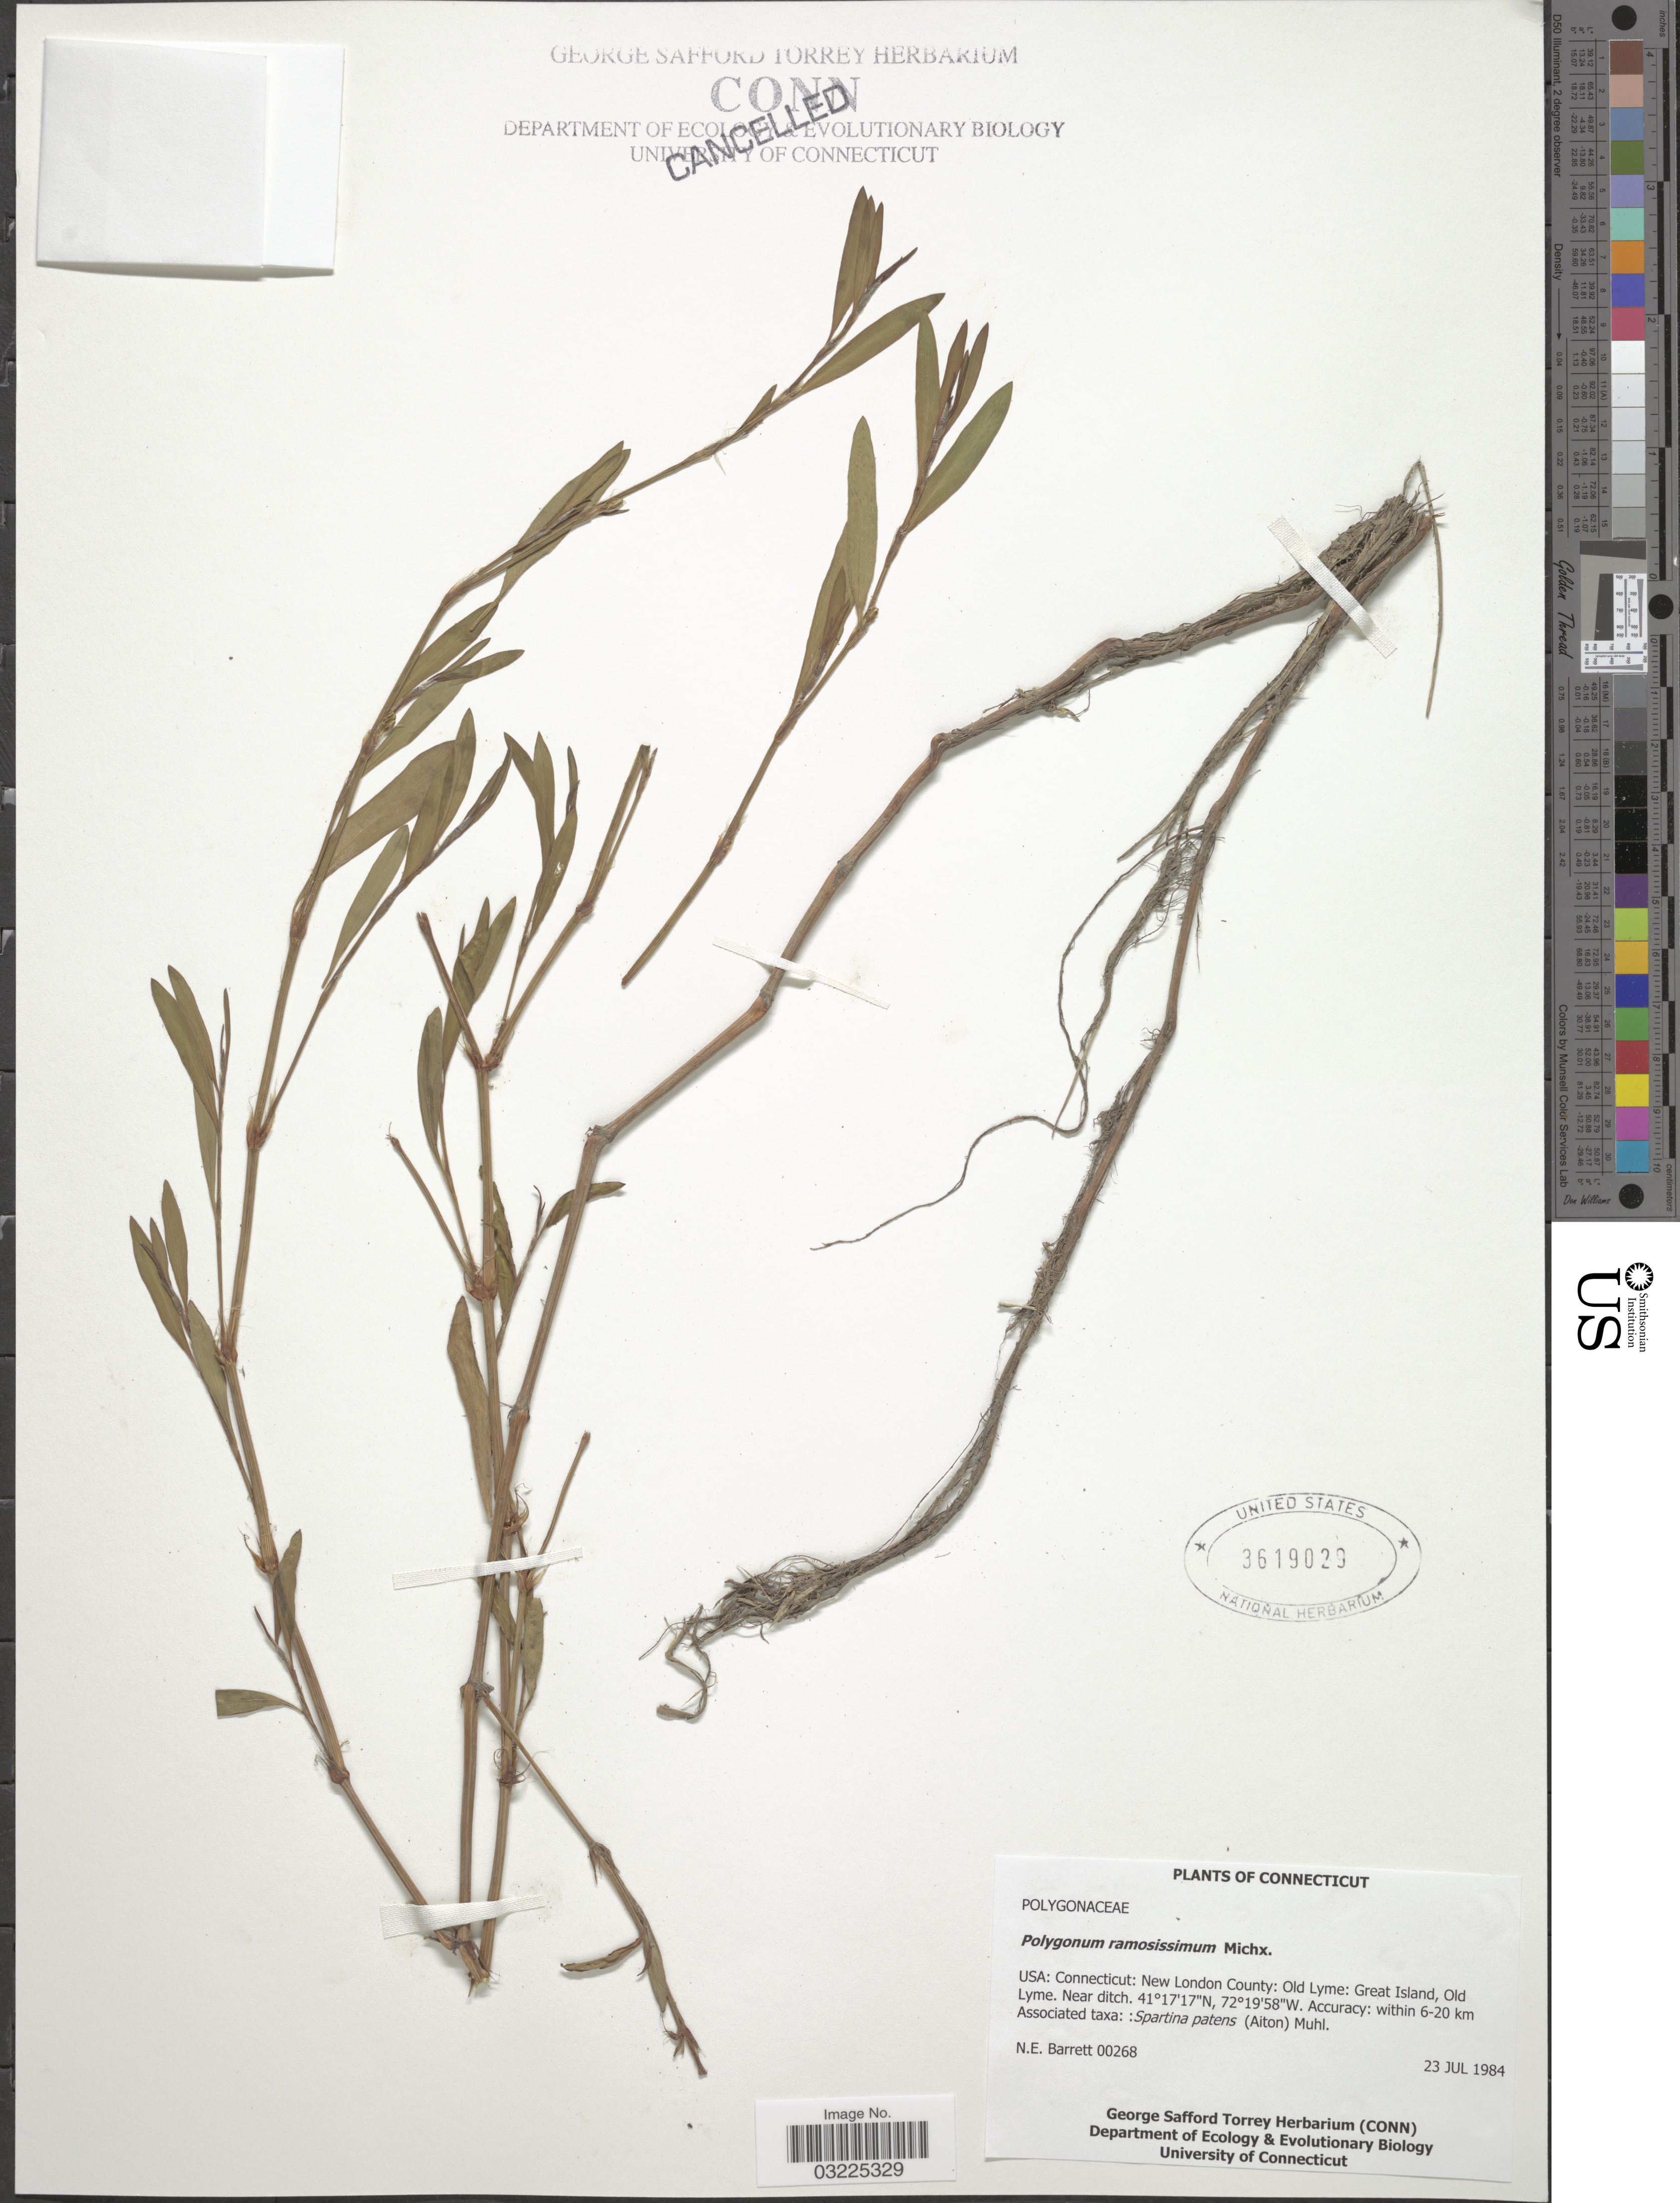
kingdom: Plantae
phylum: Tracheophyta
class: Magnoliopsida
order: Caryophyllales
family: Polygonaceae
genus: Polygonum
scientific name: Polygonum ramosissimum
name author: Michx.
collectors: N. Barrett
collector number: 00268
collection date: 1984-07-23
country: United States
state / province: Connecticut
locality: USA: New London County: Old Lyme: Great Island, Old Lyme. Near ditch.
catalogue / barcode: US 3619029